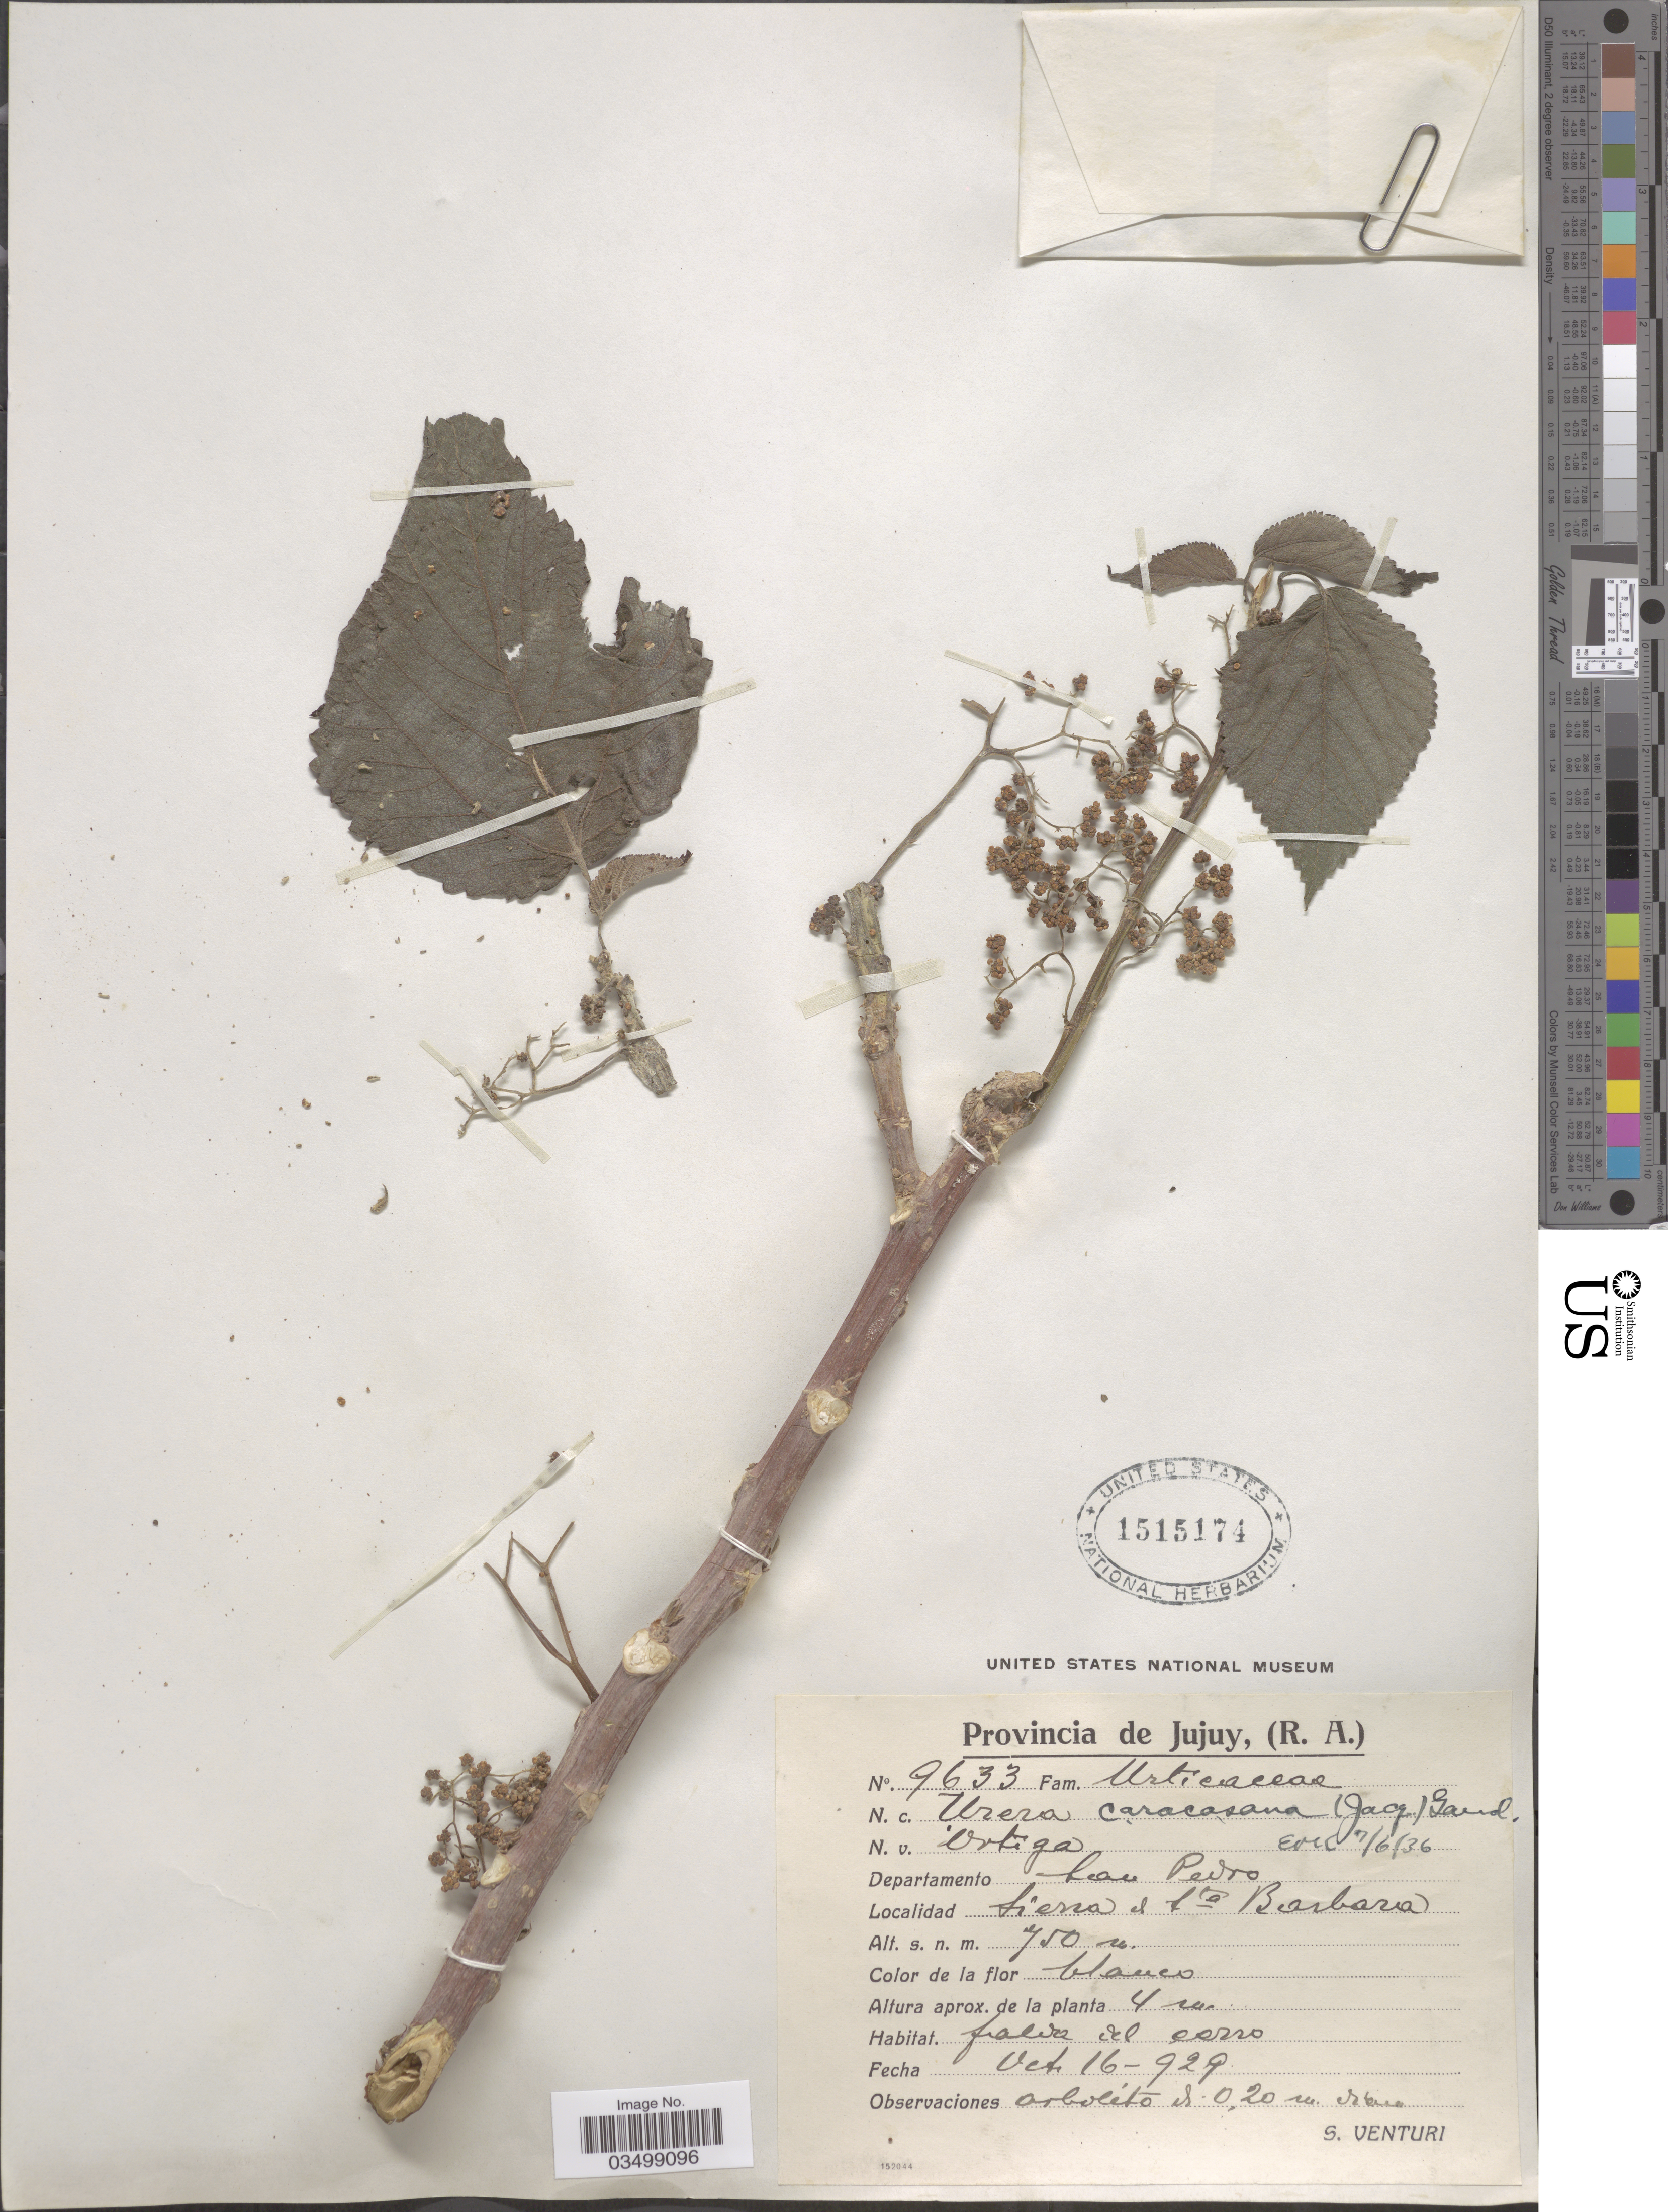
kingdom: Plantae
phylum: Tracheophyta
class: Magnoliopsida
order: Rosales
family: Urticaceae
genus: Urera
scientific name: Urera caracasana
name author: (Jacq.) Gaudich. ex Griseb.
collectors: S. Venturi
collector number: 9633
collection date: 1929-10-16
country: Argentina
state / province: Jujuy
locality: Departamento San Pedro. Sierra de Sta Barbara.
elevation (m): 750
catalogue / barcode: US 1515174